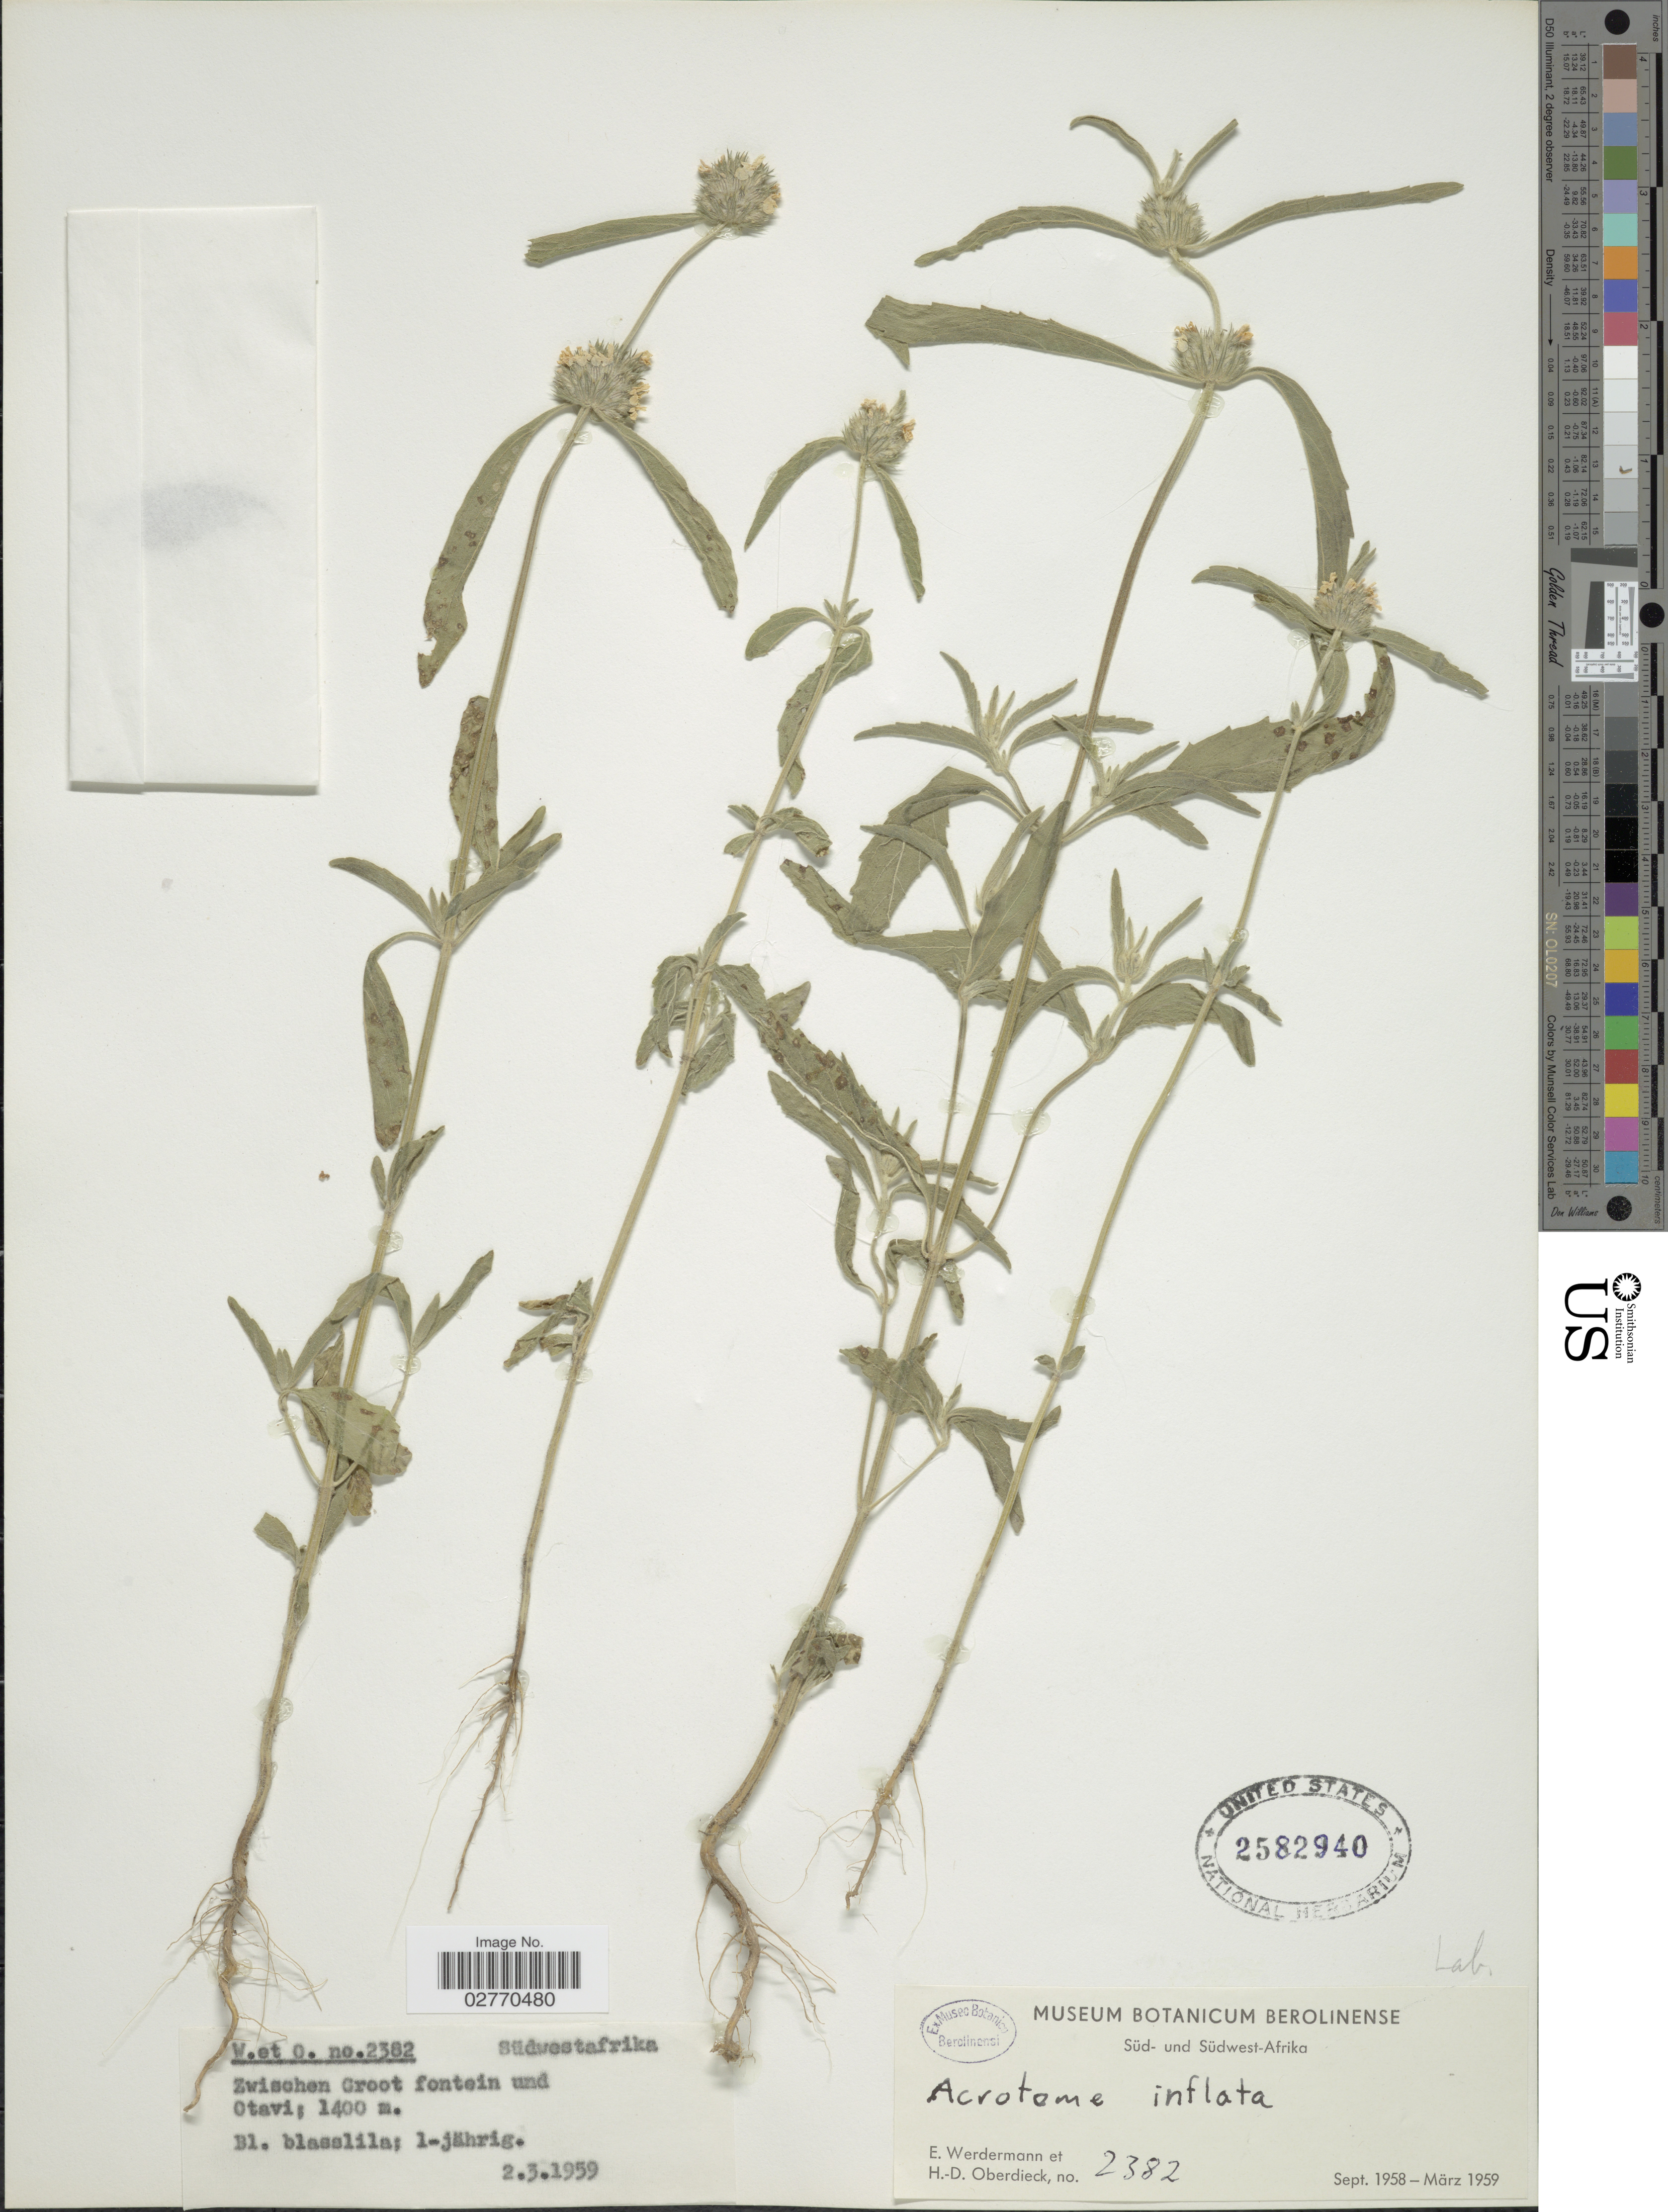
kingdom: Plantae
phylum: Tracheophyta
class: Magnoliopsida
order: Lamiales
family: Lamiaceae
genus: Acrotome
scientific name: Acrotome inflata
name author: Benth.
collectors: E. Werdermann & H. Oberdieck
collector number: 2382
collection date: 1959-03-02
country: Namibia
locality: Südwestafrika, Zwischen Groot fontein und Otavi.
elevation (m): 1400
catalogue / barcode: US 2582940